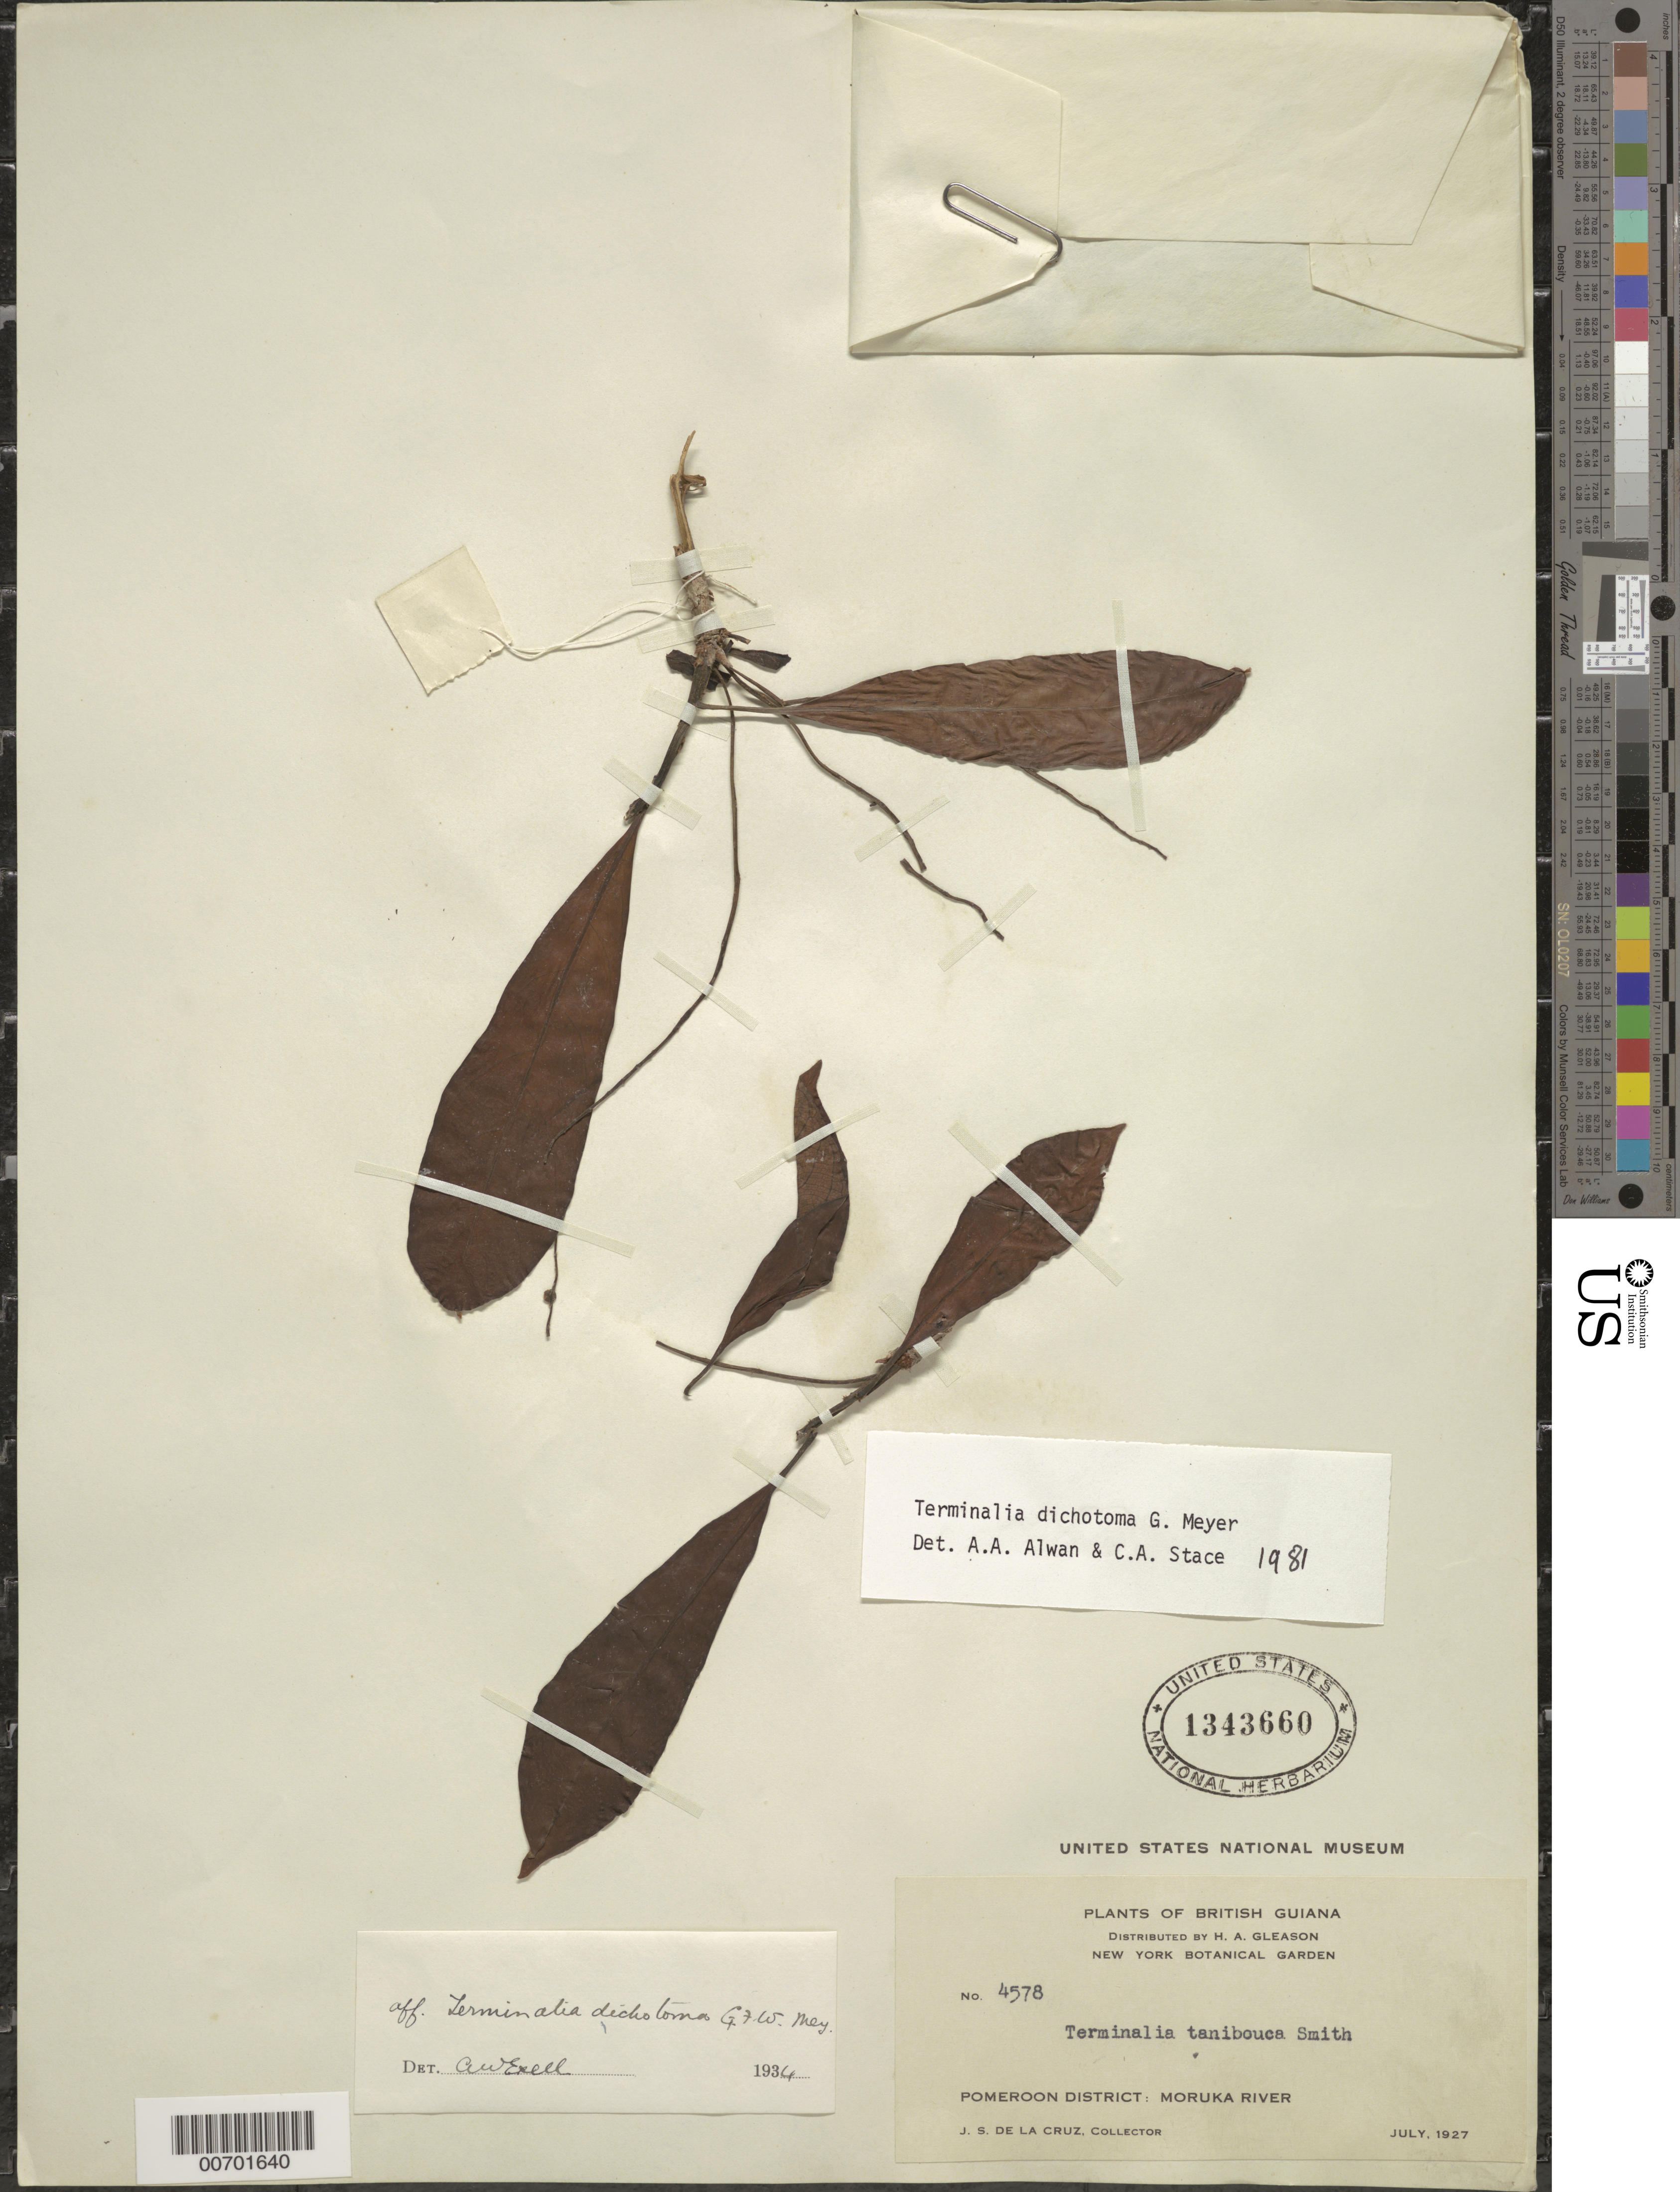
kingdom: Plantae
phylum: Tracheophyta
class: Magnoliopsida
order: Myrtales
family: Combretaceae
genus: Terminalia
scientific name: Terminalia dichotoma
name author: G. Mey.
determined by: Alwan, A. R.; Stace, C. A.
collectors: J. S. de la Cruz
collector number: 4578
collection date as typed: Jul-27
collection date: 1927-07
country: Guyana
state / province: Barima-Waini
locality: Moruka R., Pomeroon Dist.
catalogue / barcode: US 1343660